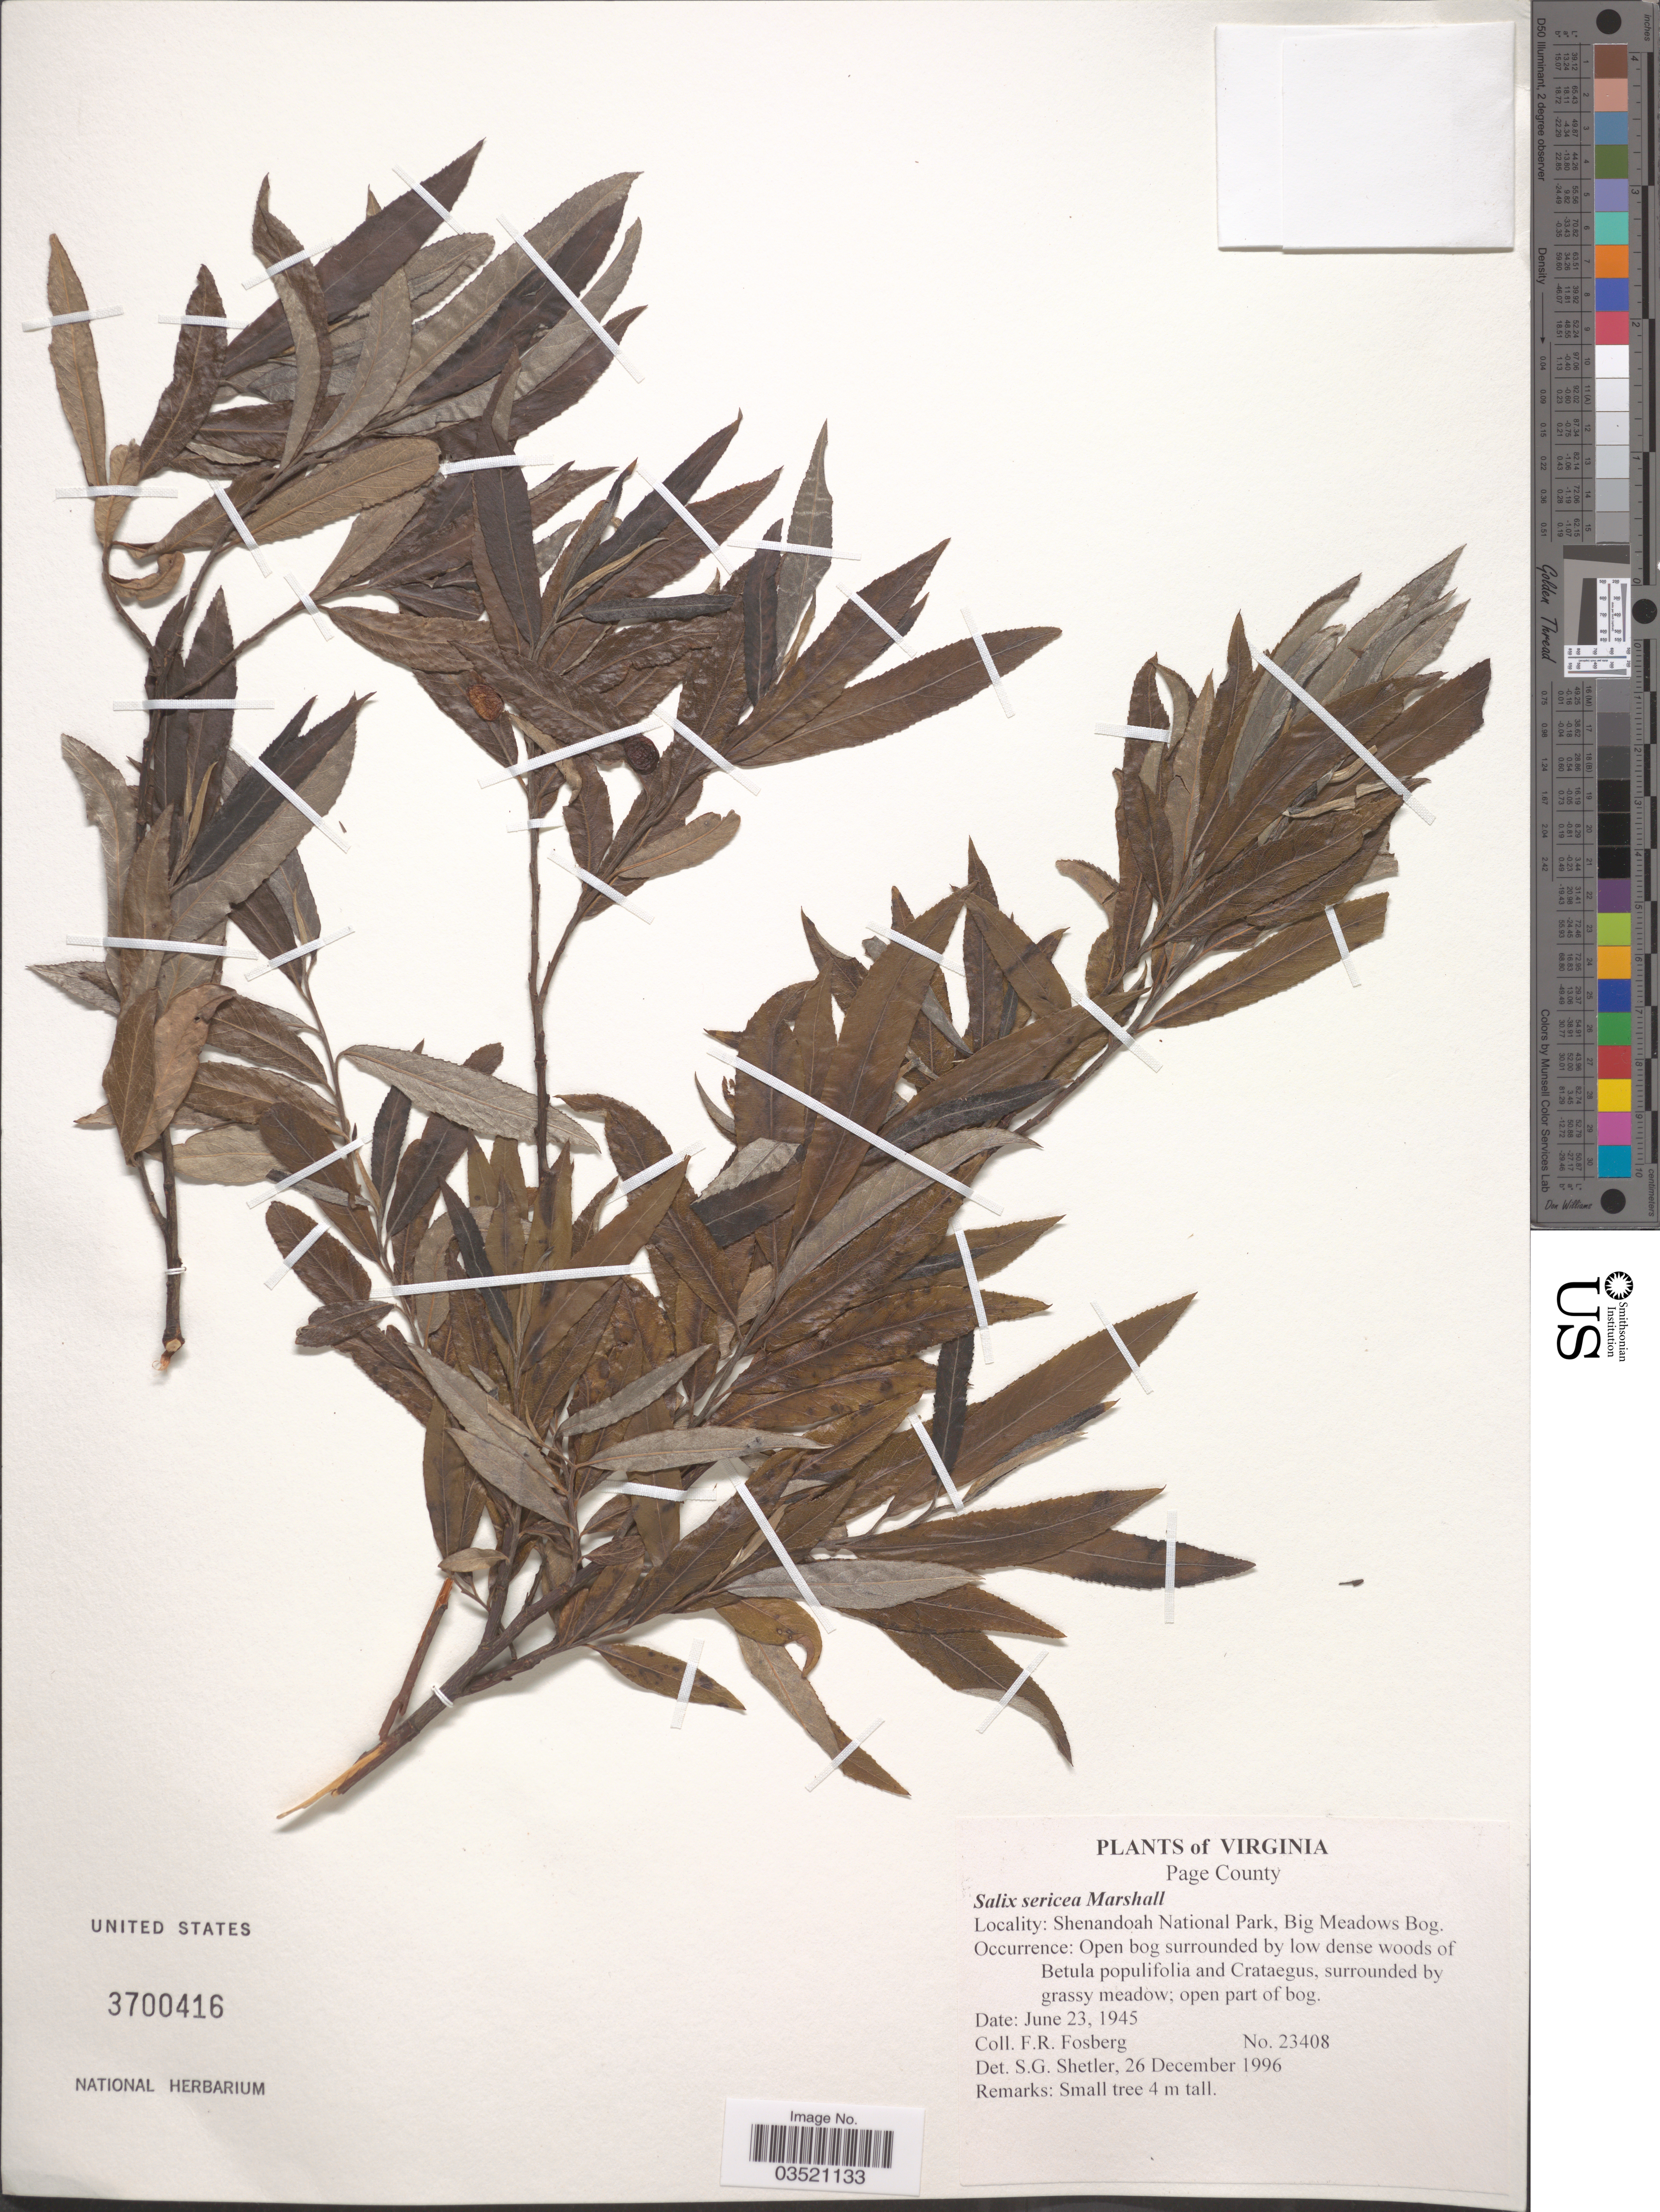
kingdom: Plantae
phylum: Tracheophyta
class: Magnoliopsida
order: Malpighiales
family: Salicaceae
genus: Salix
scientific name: Salix sericea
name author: Marshall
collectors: F. R. Fosberg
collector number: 23408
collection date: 1945-06-23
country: United States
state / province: Virginia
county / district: Page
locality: Shenandoah National Park, Big Meadows Bog.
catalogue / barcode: US 3700416